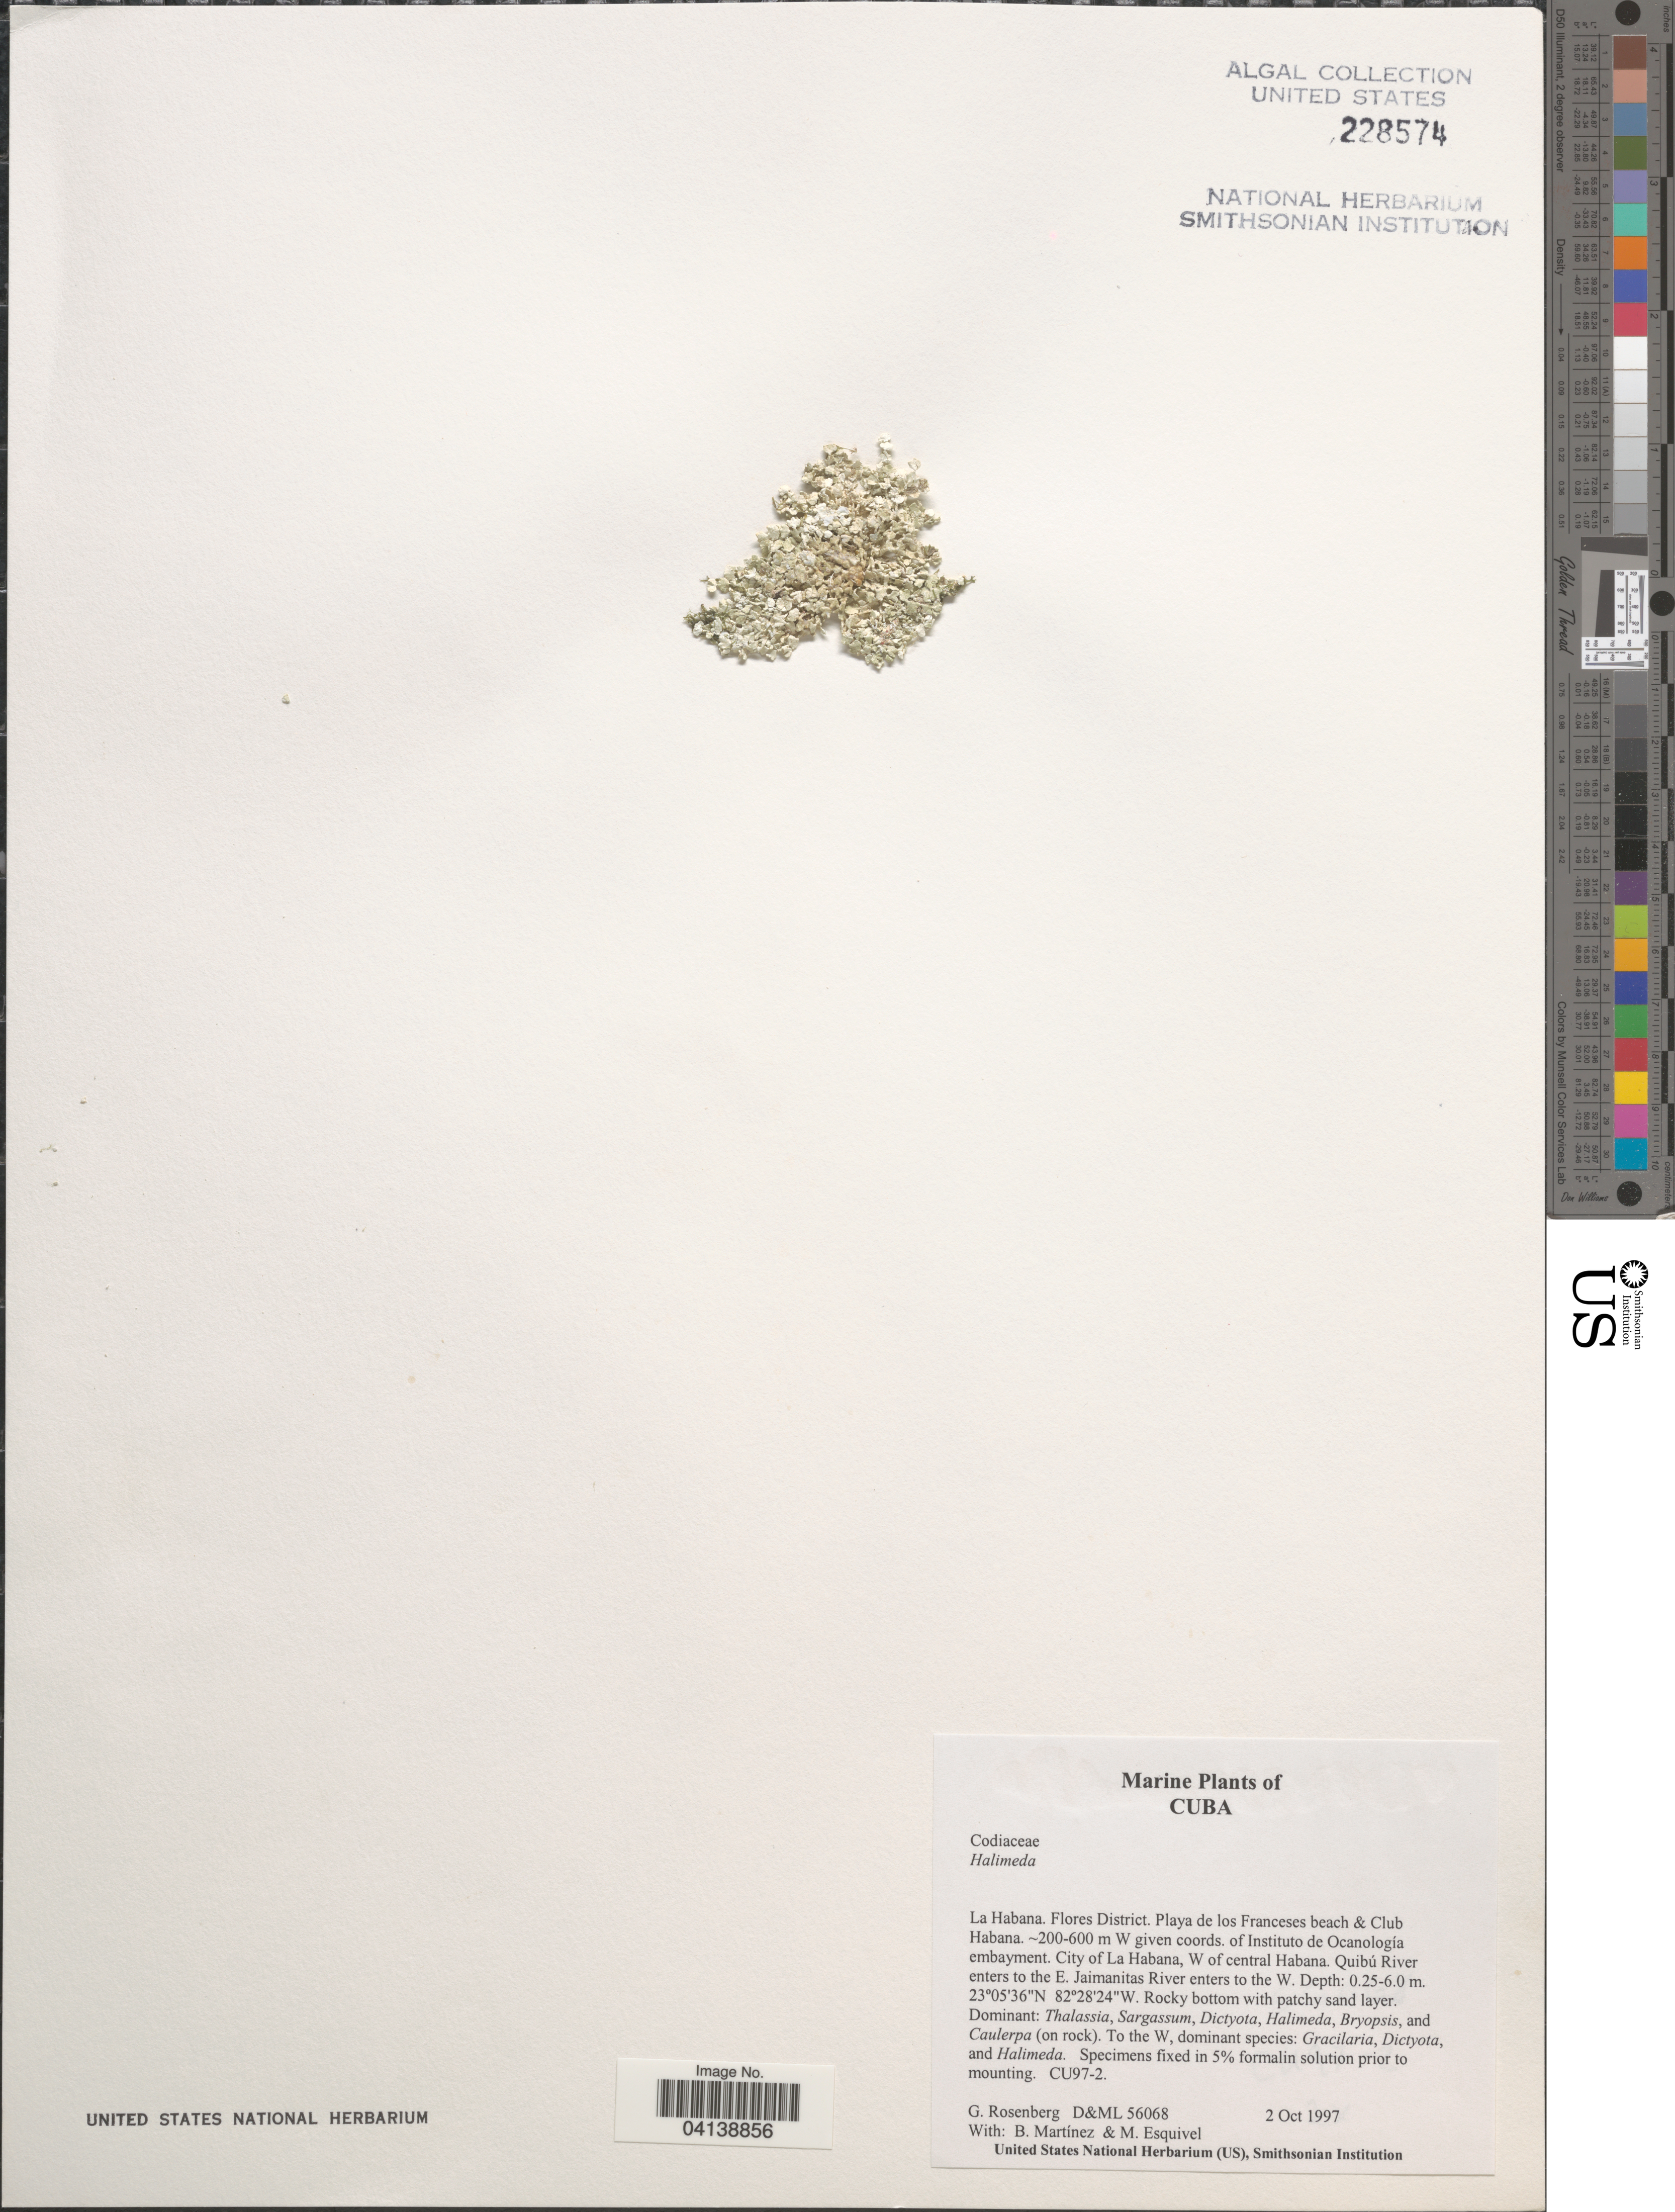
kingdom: Plantae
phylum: Chlorophyta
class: Ulvophyceae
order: Bryopsidales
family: Halimedaceae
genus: Halimeda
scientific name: Halimeda sp.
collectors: G. Rosenberg, B. Martinez & M. Esquivel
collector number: D&ML56068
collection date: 1997-10-02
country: Cuba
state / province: La Habana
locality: Flores District. Playa de los Franceses beach & Club Habana. W given coords. of Instituto de Oceanología embayment. City of La Habana, W of central Havana. Quibú River enters to the E. Jaimanitas River enters to the W.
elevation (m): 200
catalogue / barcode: US 228574